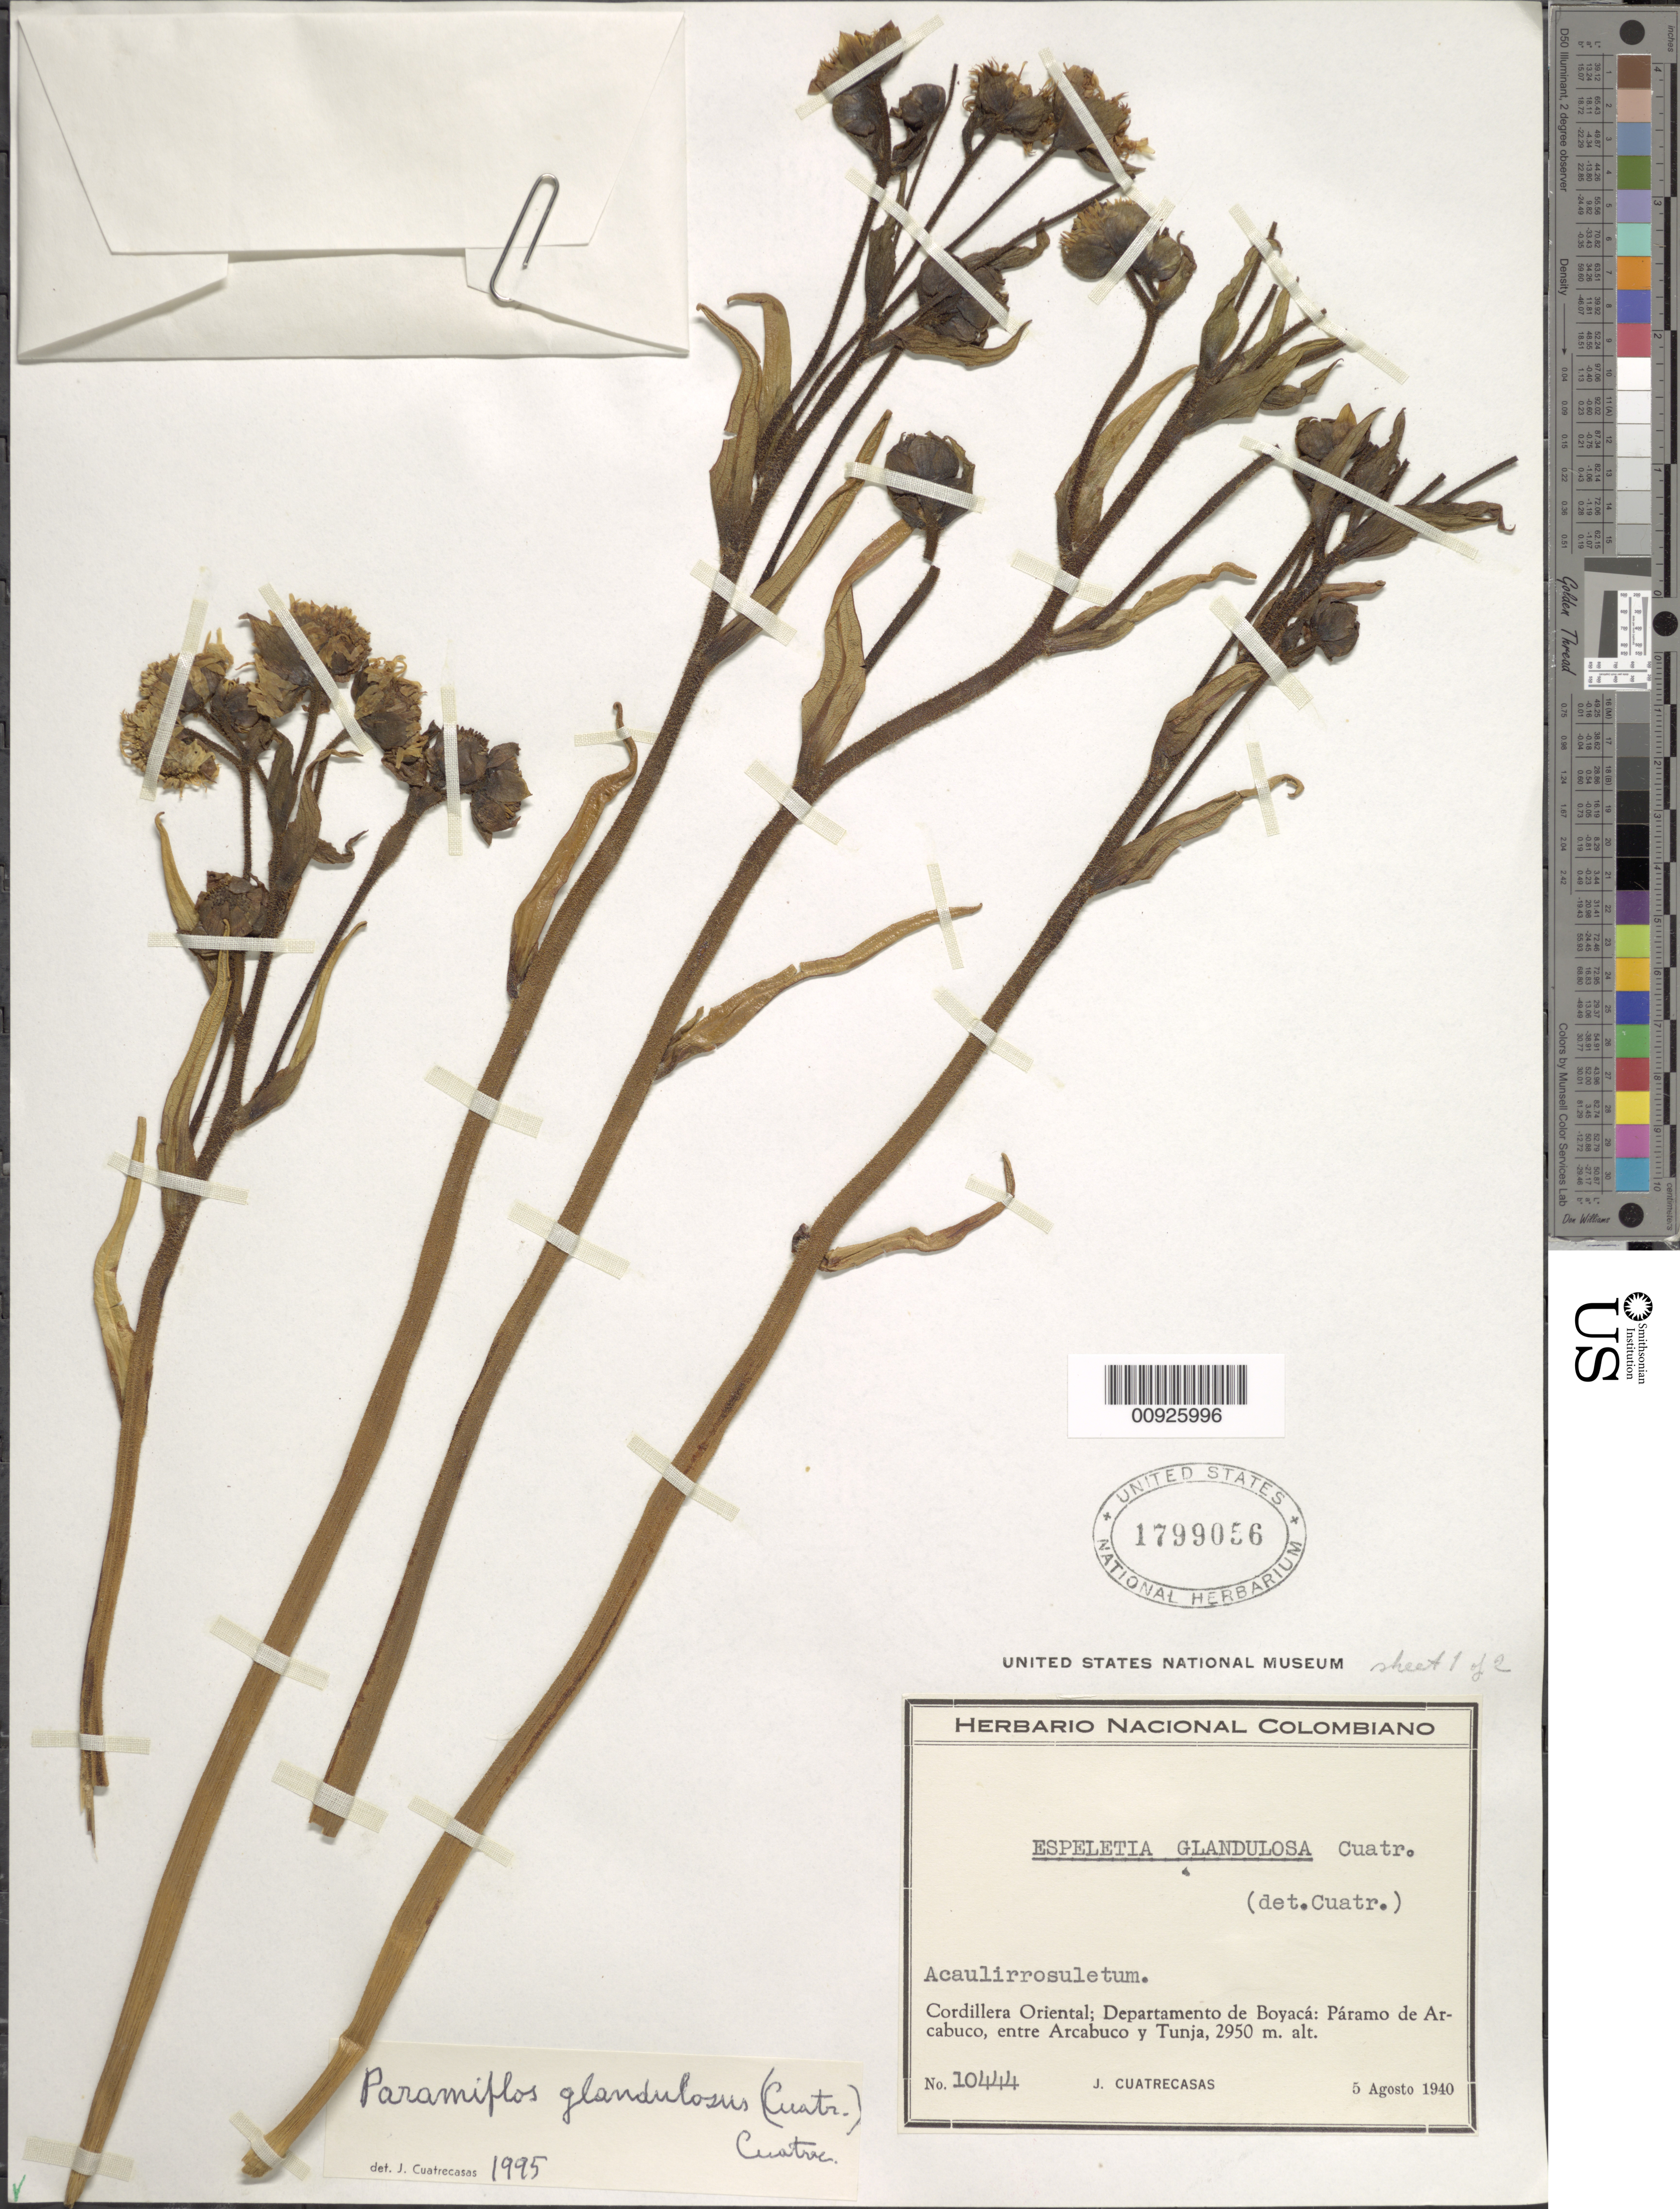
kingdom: Plantae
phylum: Tracheophyta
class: Magnoliopsida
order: Asterales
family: Asteraceae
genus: Paramiflos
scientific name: Paramiflos glandulosus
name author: (Cuatrec.) Cuatrec.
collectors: J. Cuatrecasas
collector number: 10444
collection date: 1940-08-05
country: Colombia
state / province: Boyacá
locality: Páramo de Arcabuco. Entre Arcabuco y Tunja.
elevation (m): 2950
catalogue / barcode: US 1799056